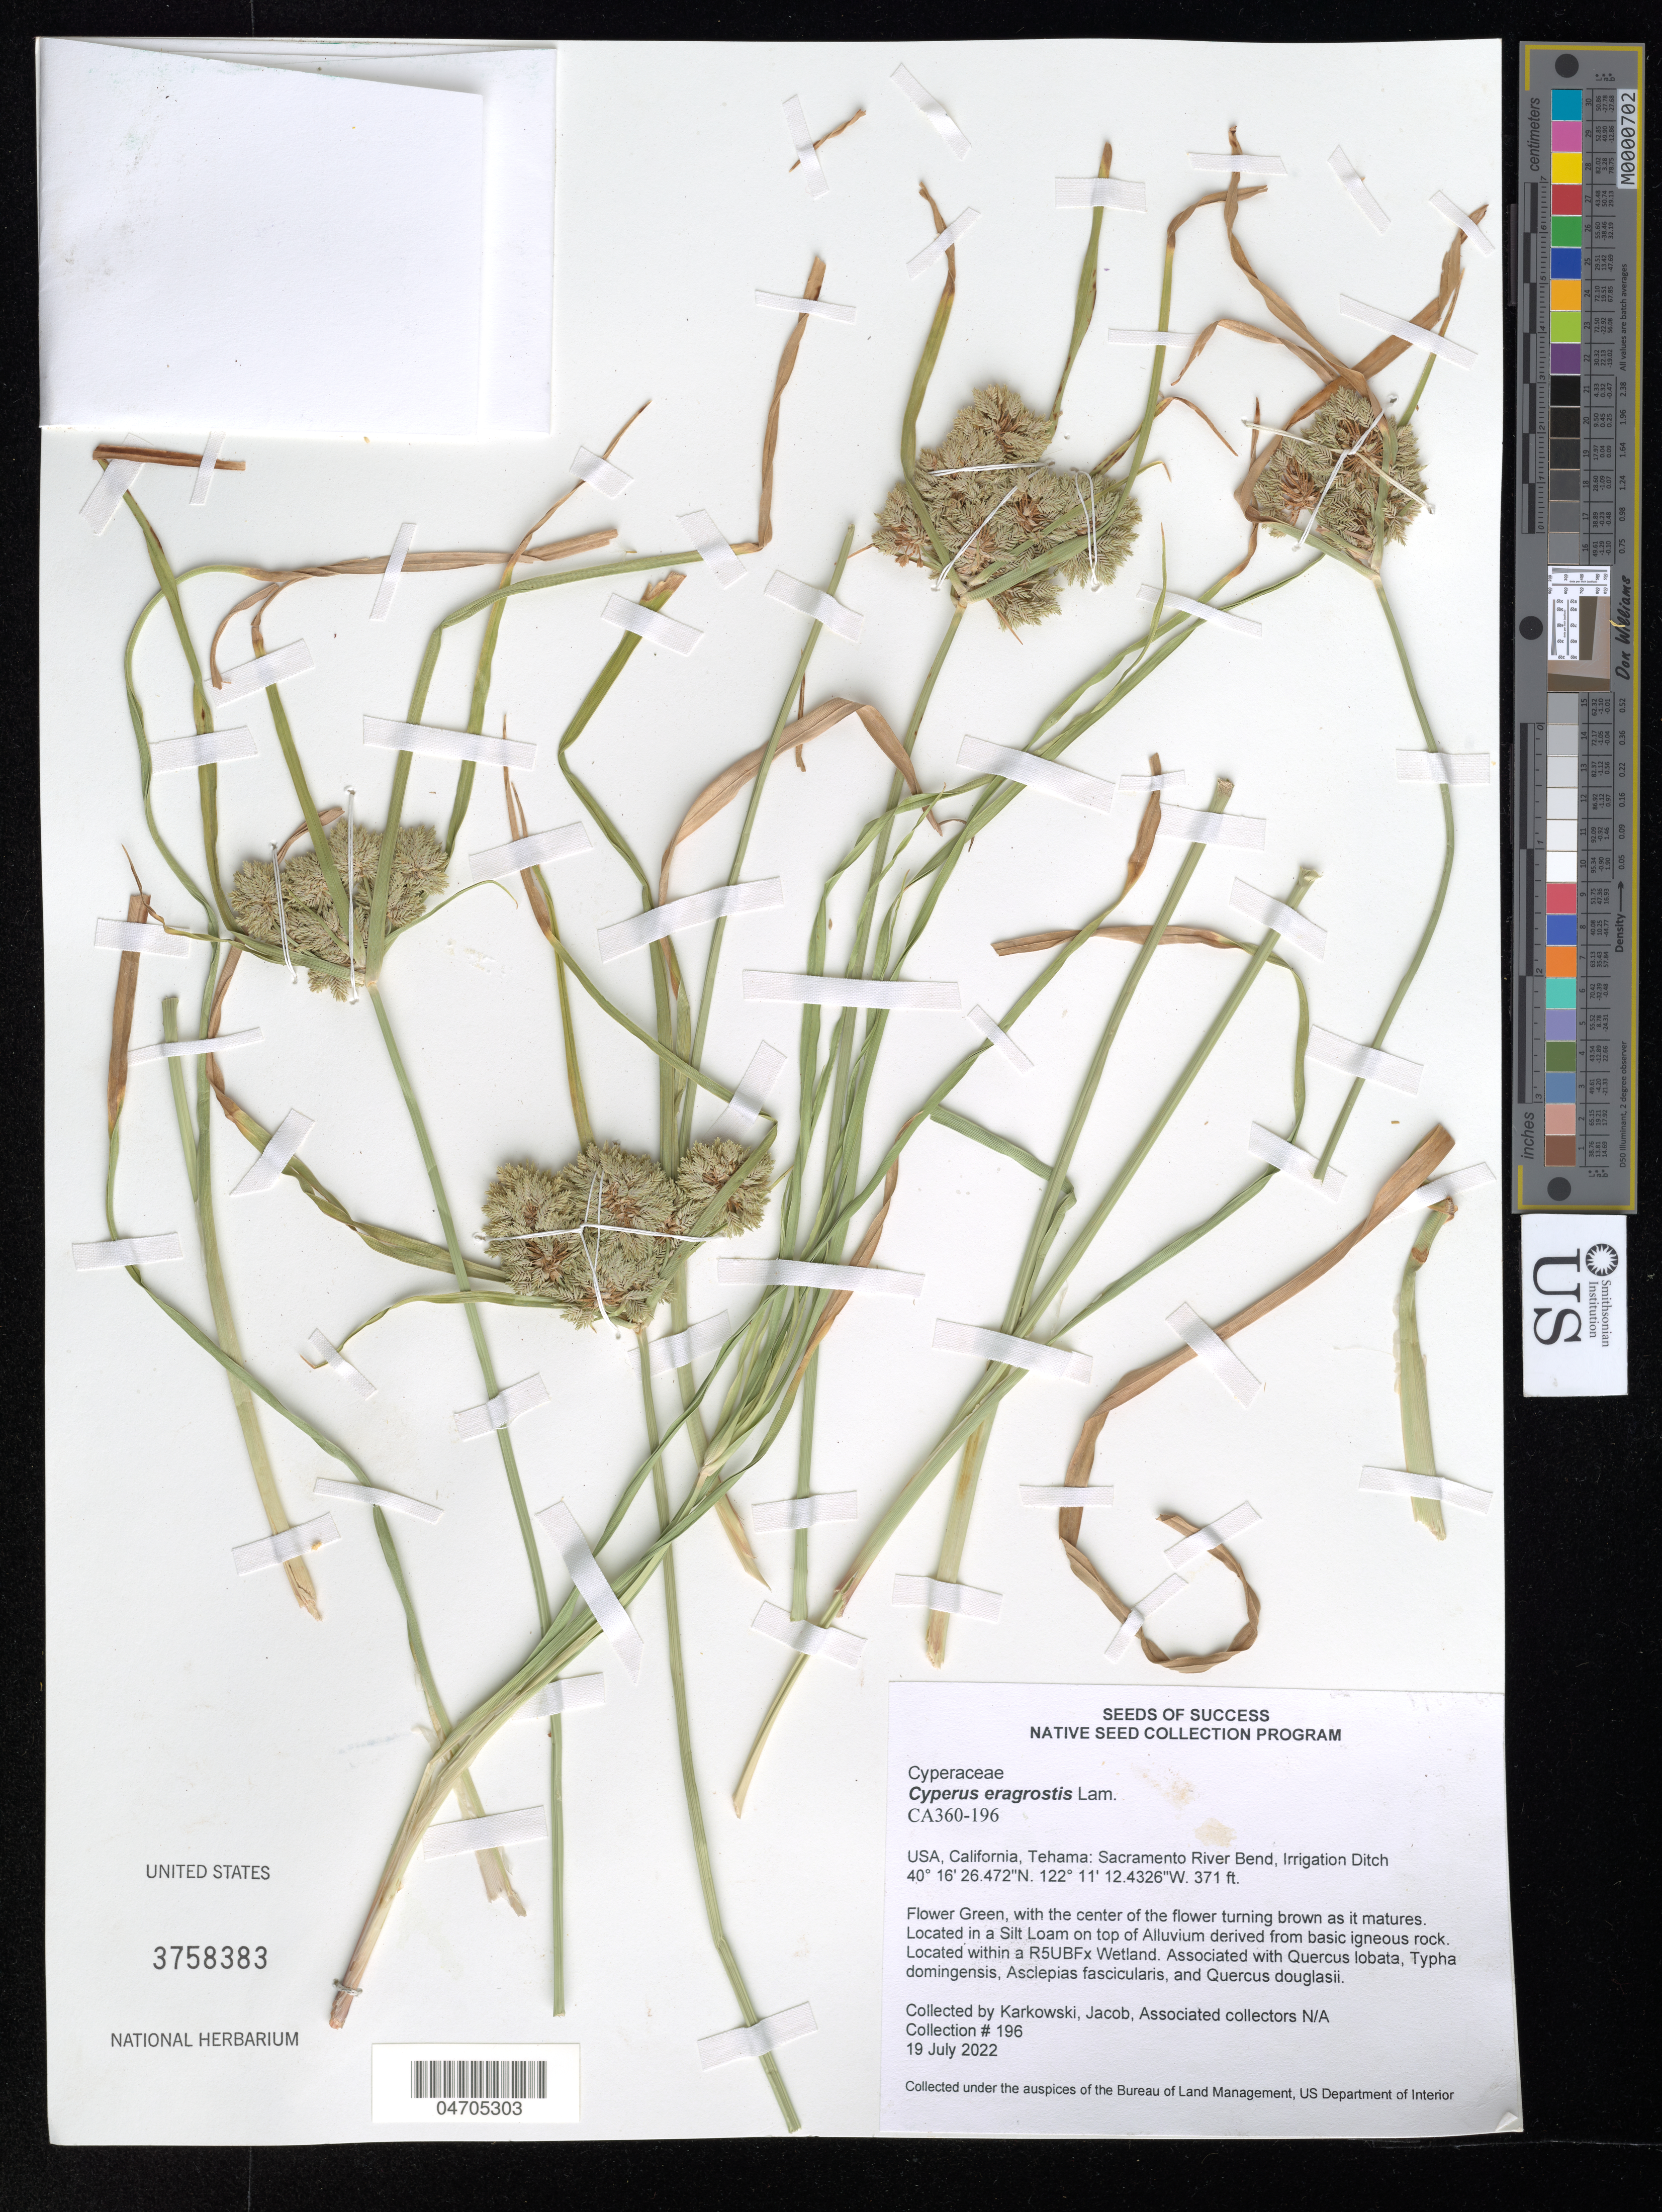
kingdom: Plantae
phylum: Tracheophyta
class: Liliopsida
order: Poales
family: Cyperaceae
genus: Cyperus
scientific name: Cyperus eragrostis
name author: Lam.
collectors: J. Karkowski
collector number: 196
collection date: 2022-07-19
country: United States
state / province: California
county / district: Tehama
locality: Tehama: Sacramento River Bend, Irrigation Ditch.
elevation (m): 113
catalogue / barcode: US 3758383